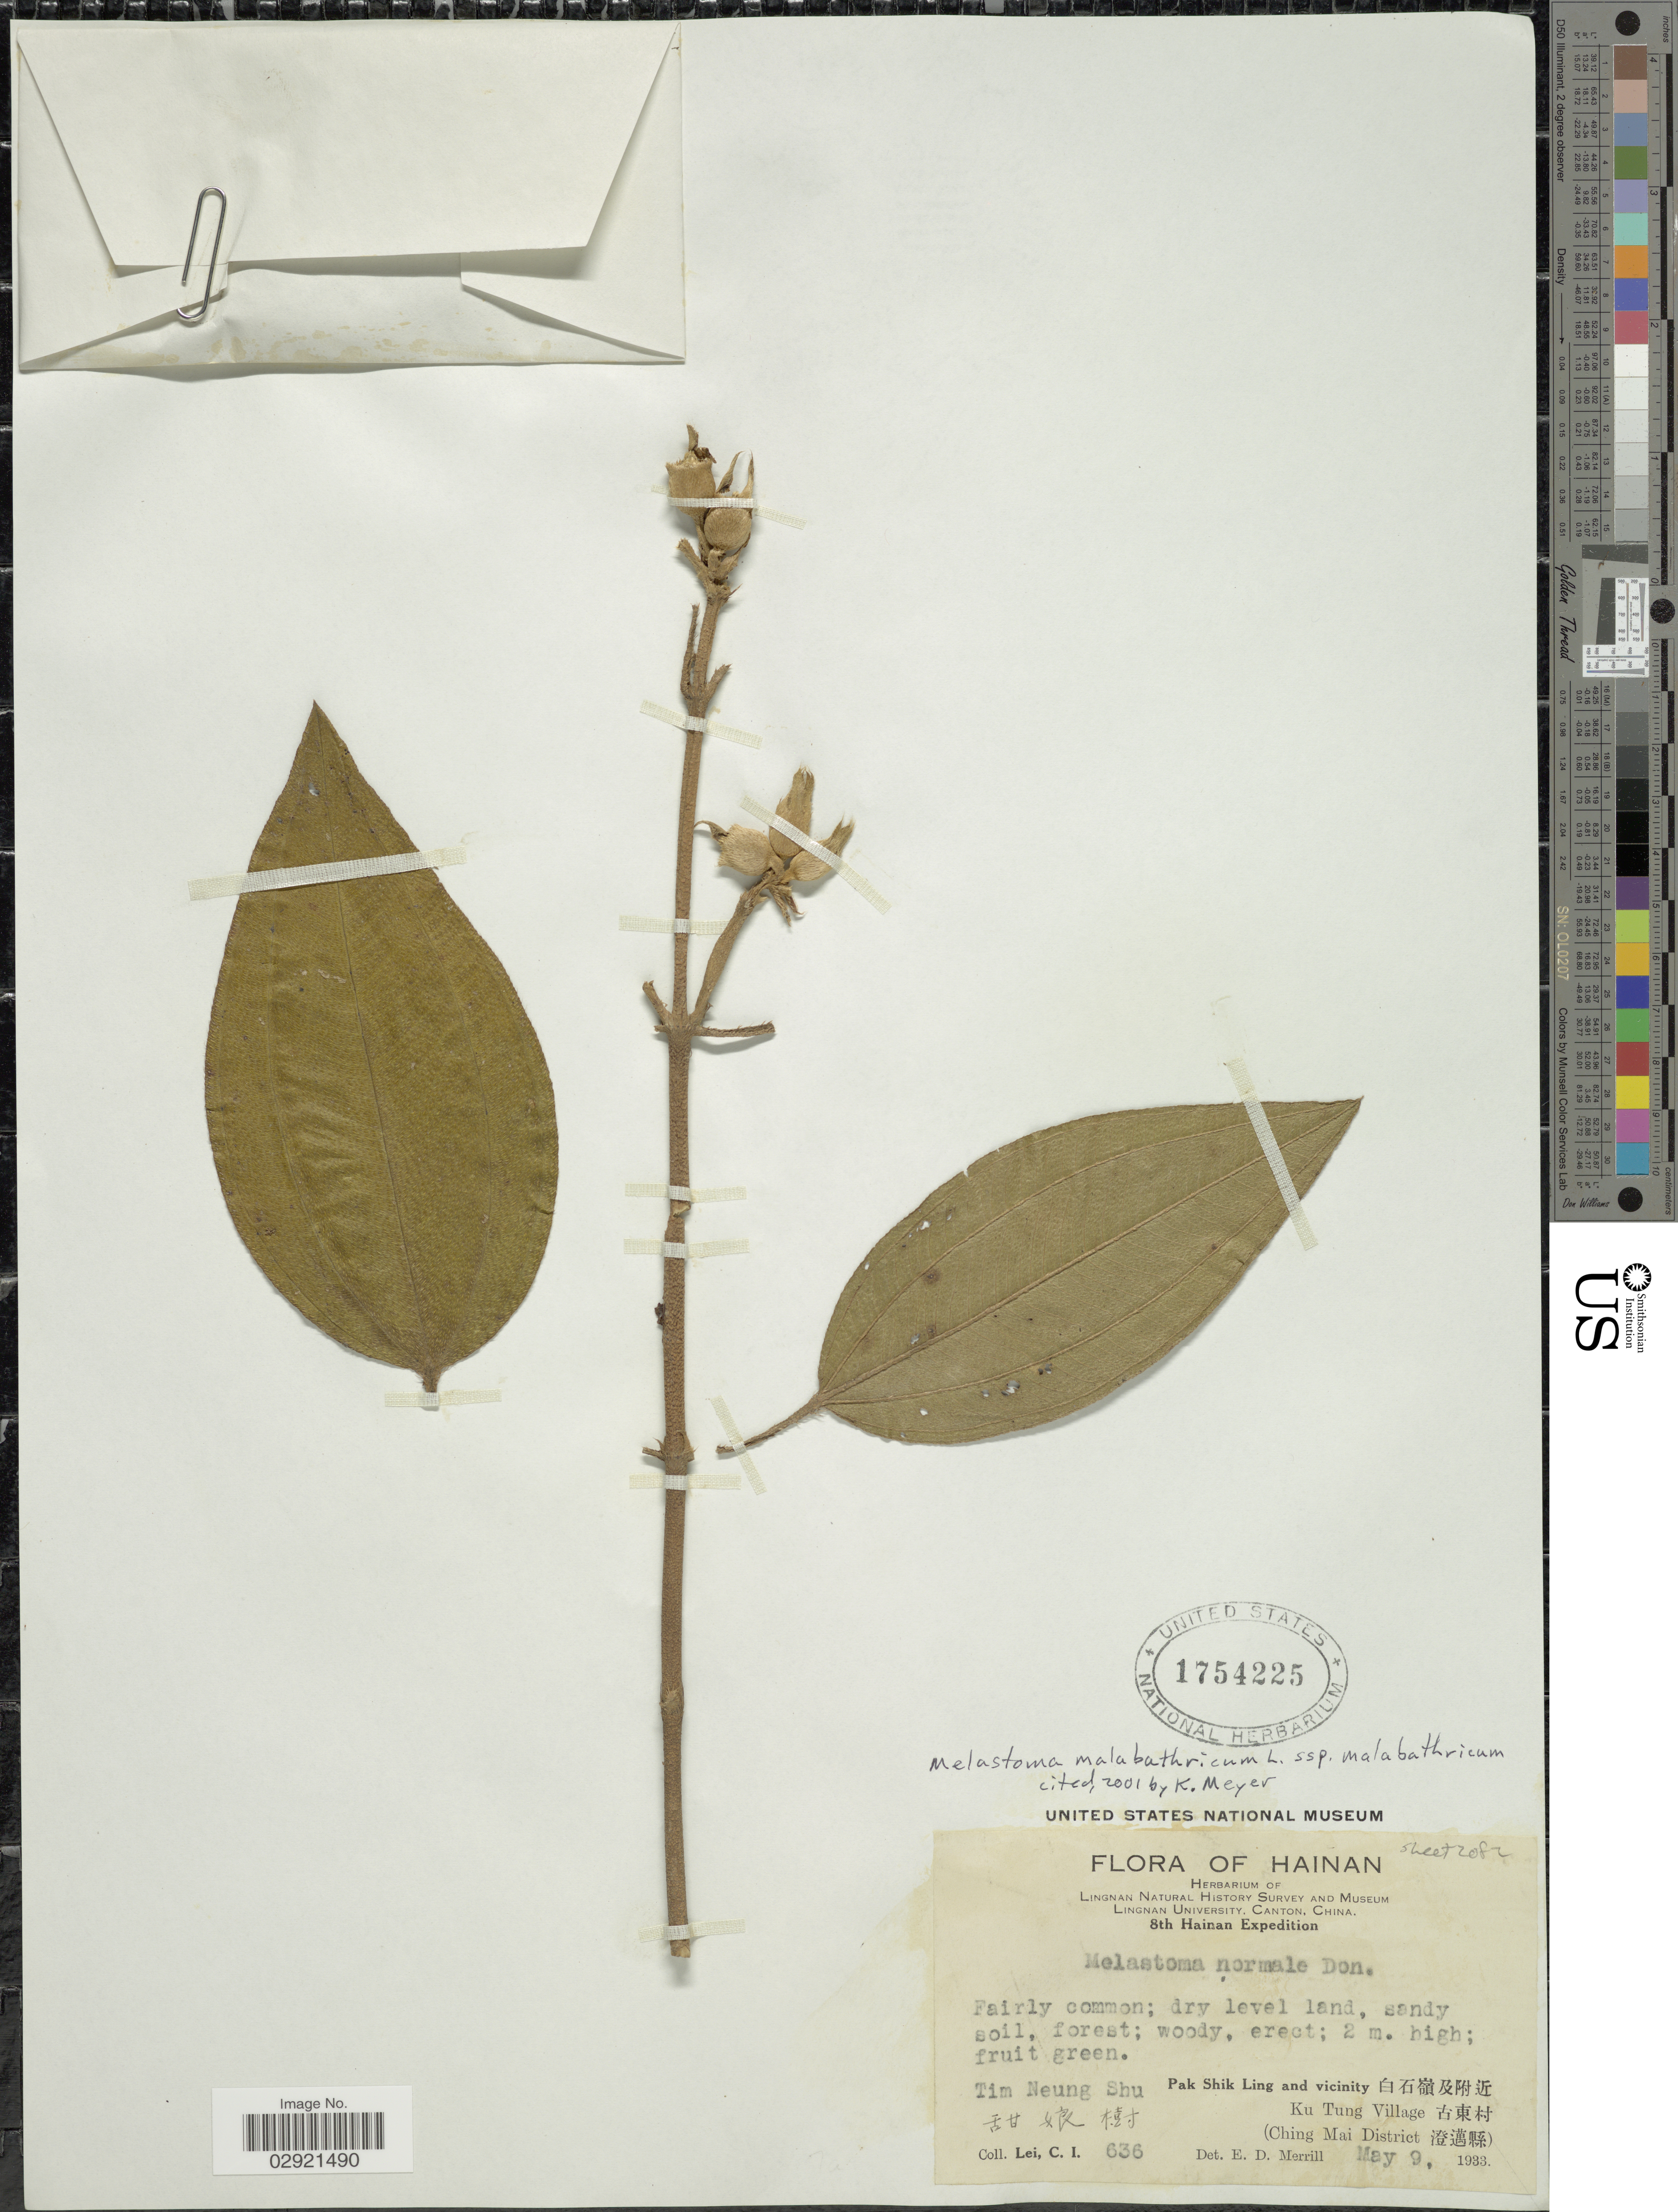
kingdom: Plantae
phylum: Tracheophyta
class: Magnoliopsida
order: Myrtales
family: Melastomataceae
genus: Melastoma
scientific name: Melastoma malabathricum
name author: L.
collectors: C. I. Lei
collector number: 636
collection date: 1933-05-09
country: China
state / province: Hainan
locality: Pak Shik Ling and vicinity. Tim Neung Shu. Ku Tung Village. (Ching Mai District).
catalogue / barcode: US 1754225